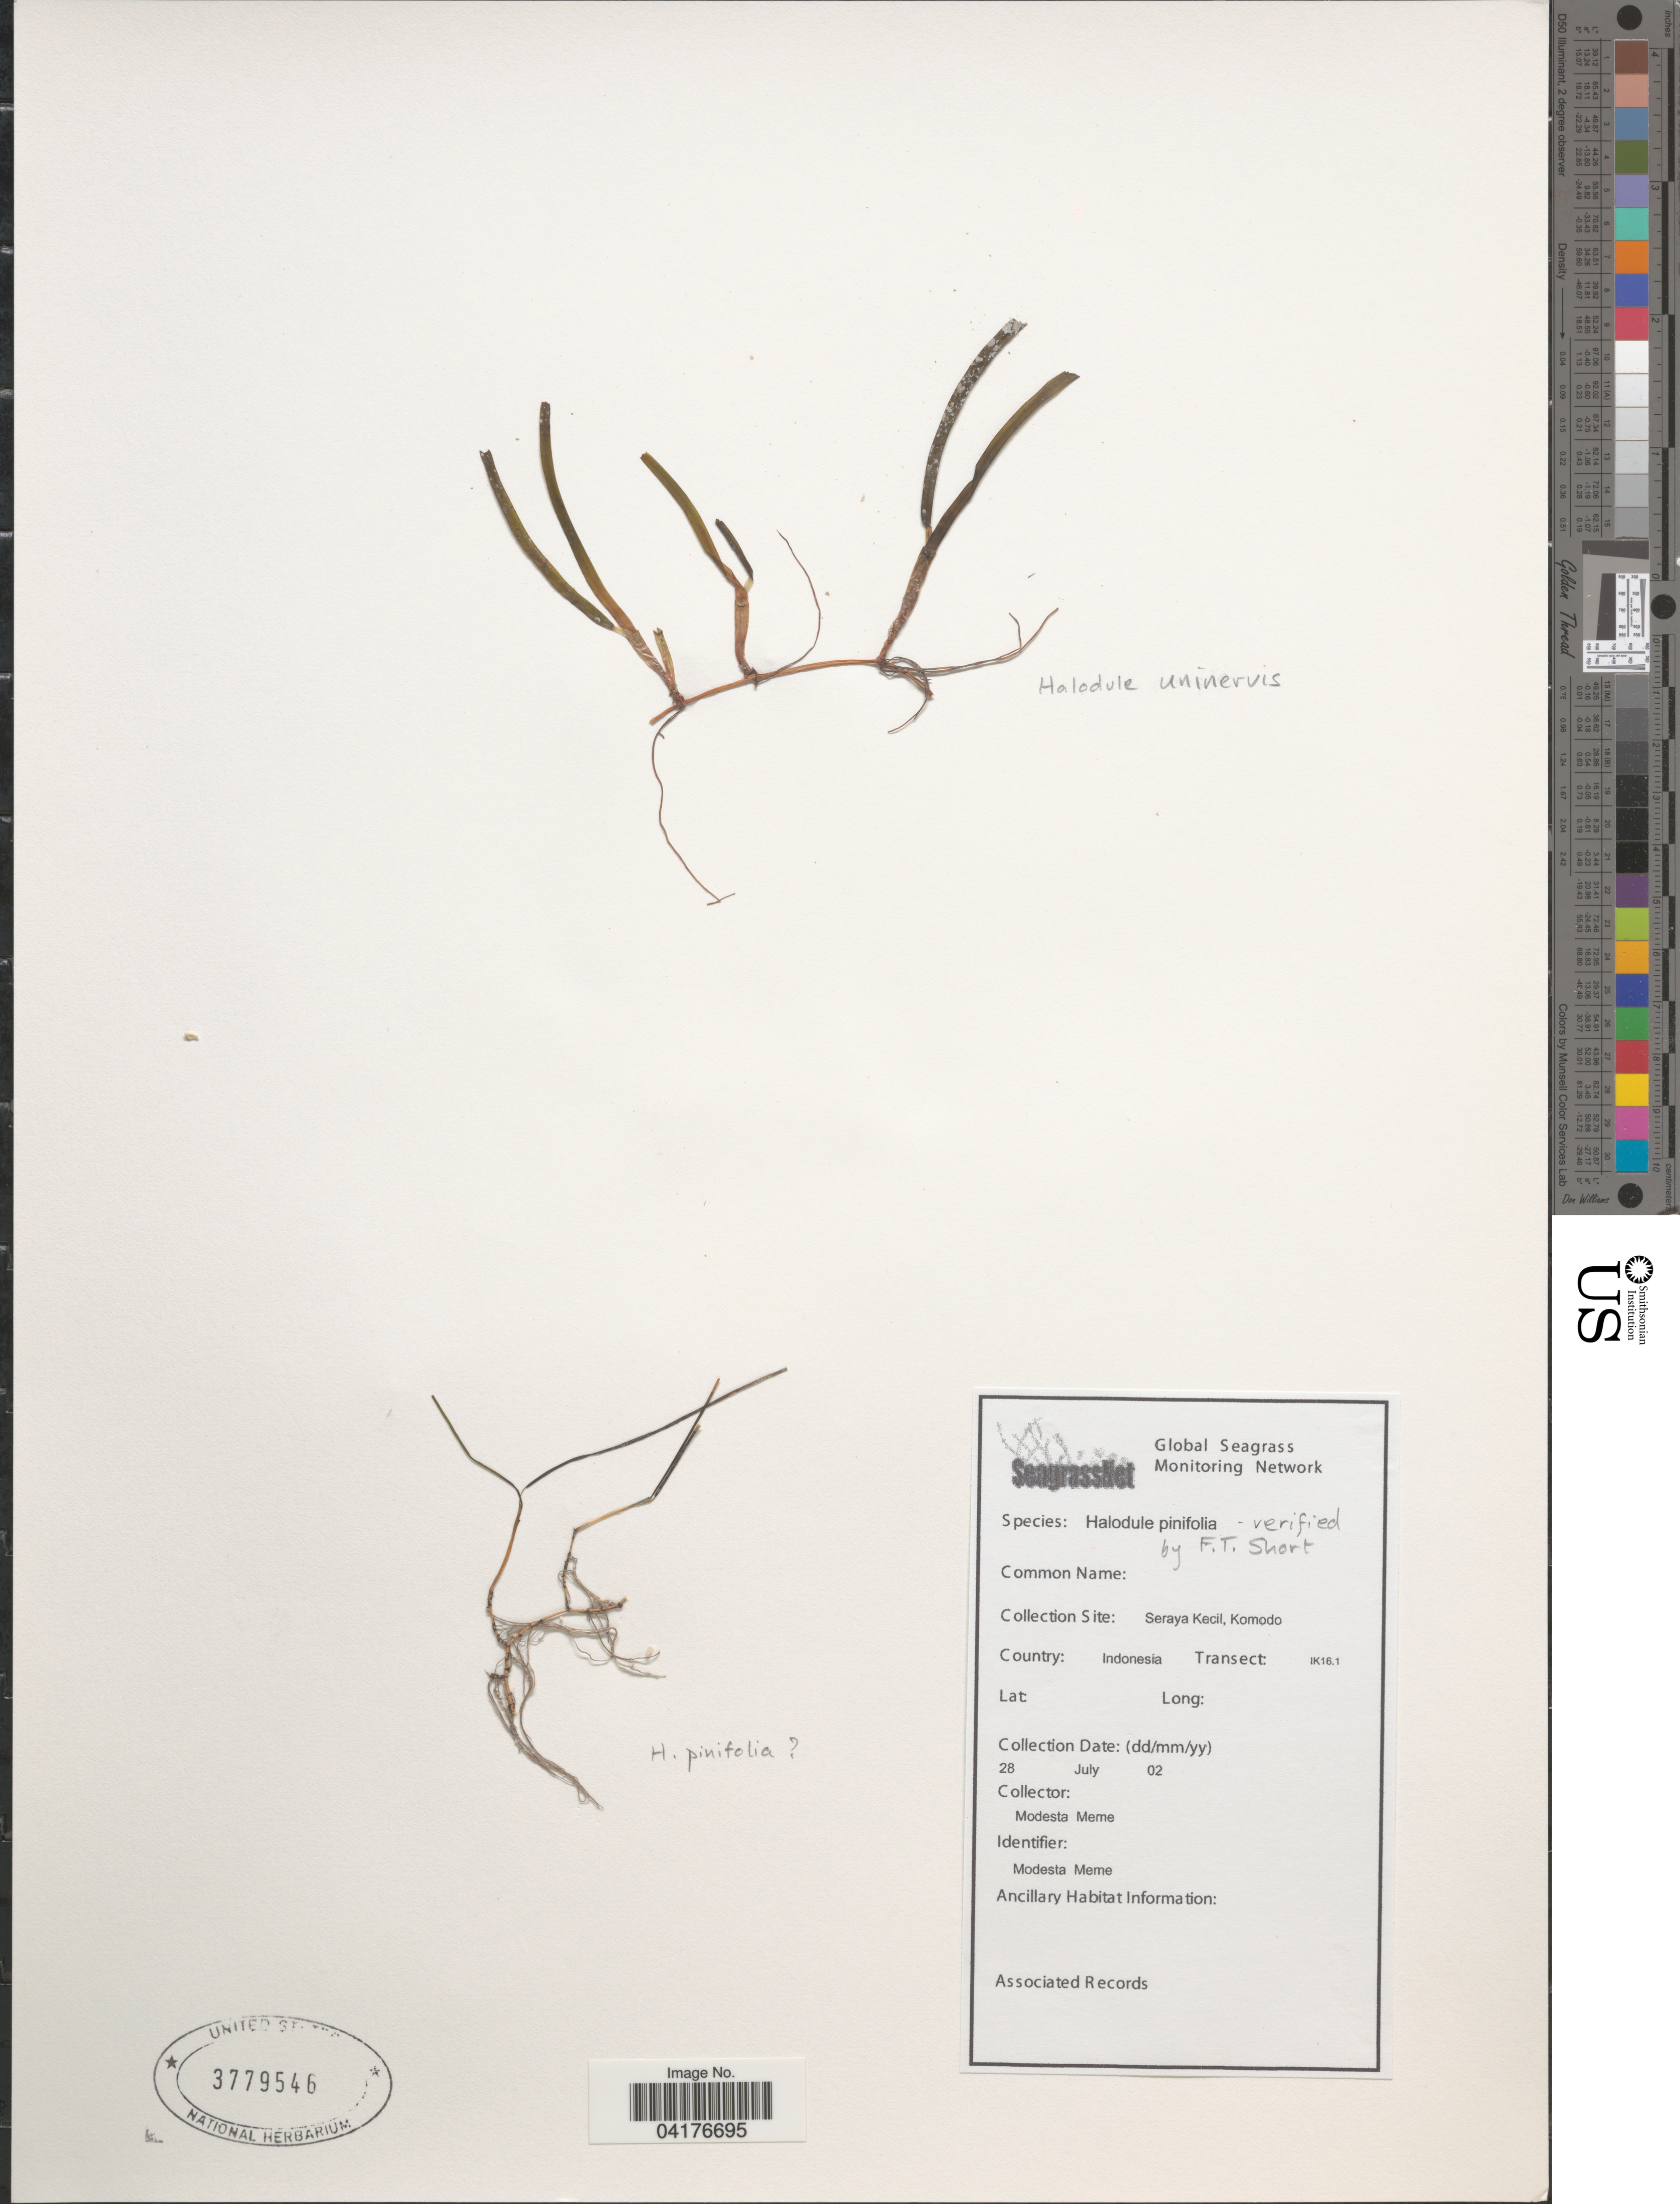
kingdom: Plantae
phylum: Tracheophyta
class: Liliopsida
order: Alismatales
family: Cymodoceaceae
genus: Halodule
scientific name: Halodule uninervis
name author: (Forssk.) Asch.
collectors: M. Meme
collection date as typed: Transcribed d/m/y: 28/7/2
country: Indonesia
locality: Seraya Kecil, Komodo. Transect: IK16.1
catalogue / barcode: US 3779546